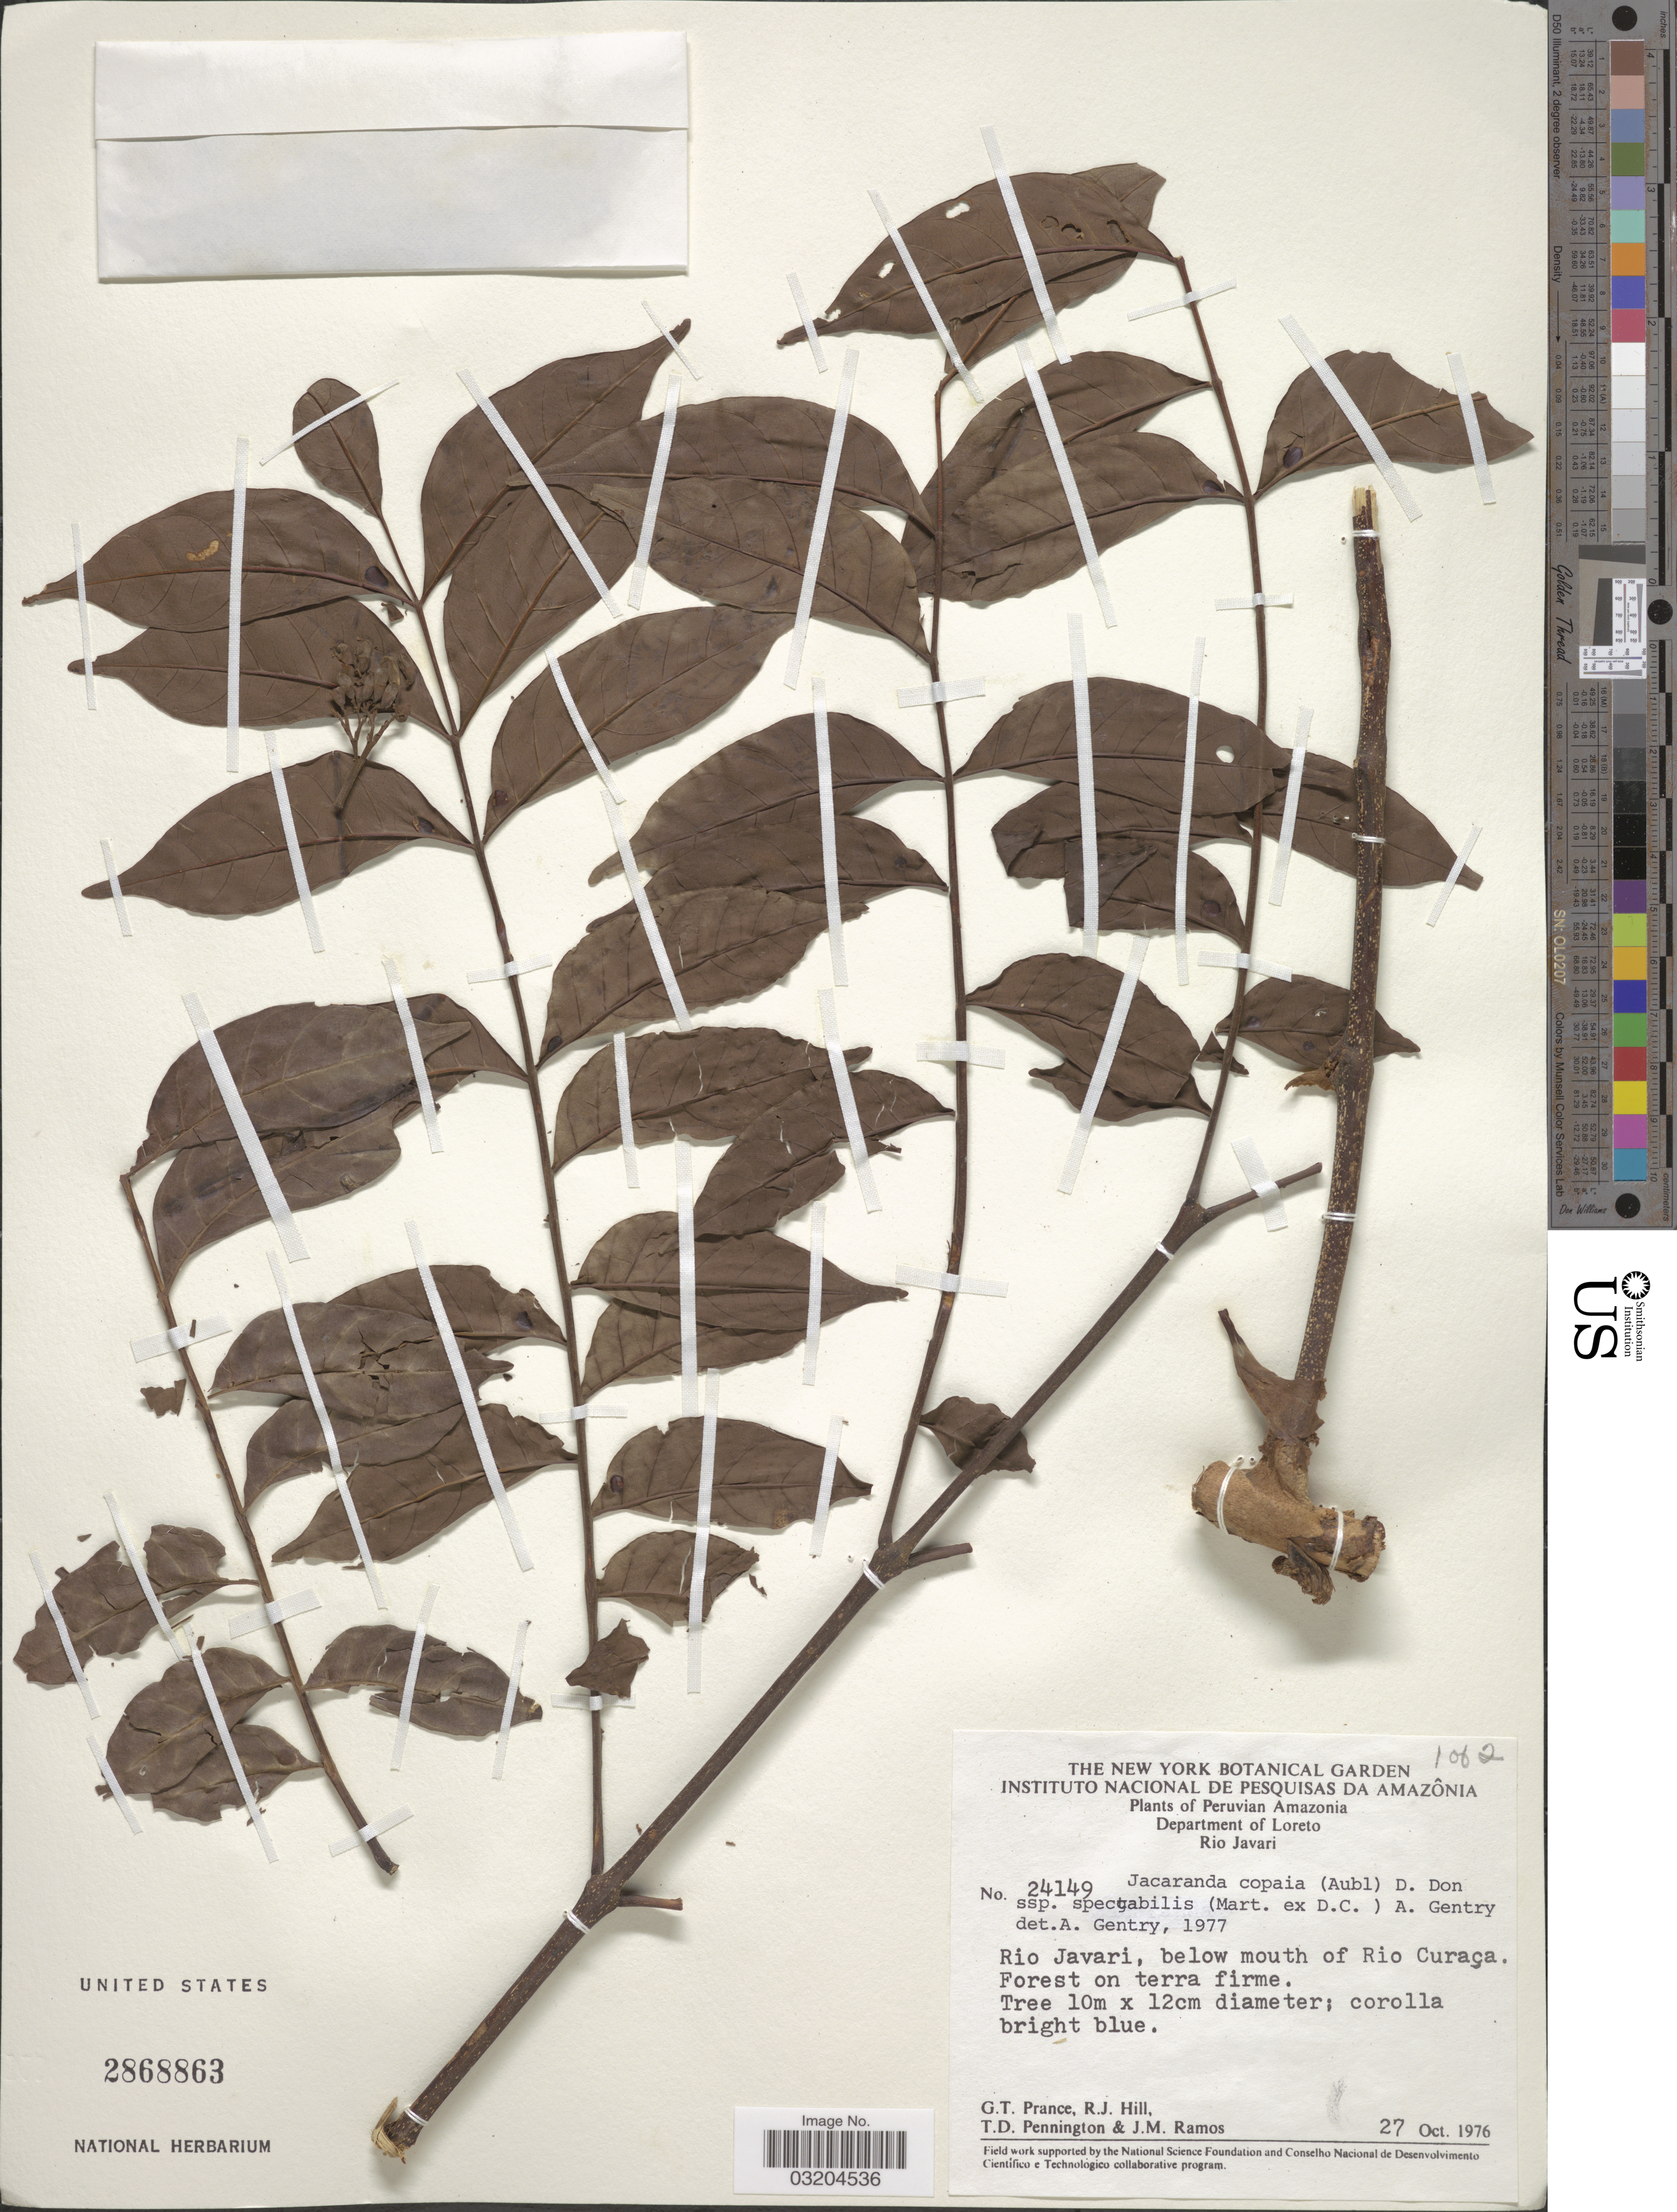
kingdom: Plantae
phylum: Tracheophyta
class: Magnoliopsida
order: Lamiales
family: Bignoniaceae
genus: Jacaranda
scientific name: Jacaranda copaia subsp. spectabilis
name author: (Mart. ex DC.) A.H. Gentry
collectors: G. T. Prance, R. J. Hill, T. D. Pennington & J. M. Ramos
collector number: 24149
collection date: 1976-10-27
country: Peru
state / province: Loreto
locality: Peruvian Amazonia. Department of Loreto. Rio Javari, below mouth of Rio Curaça.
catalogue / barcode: US 2868863